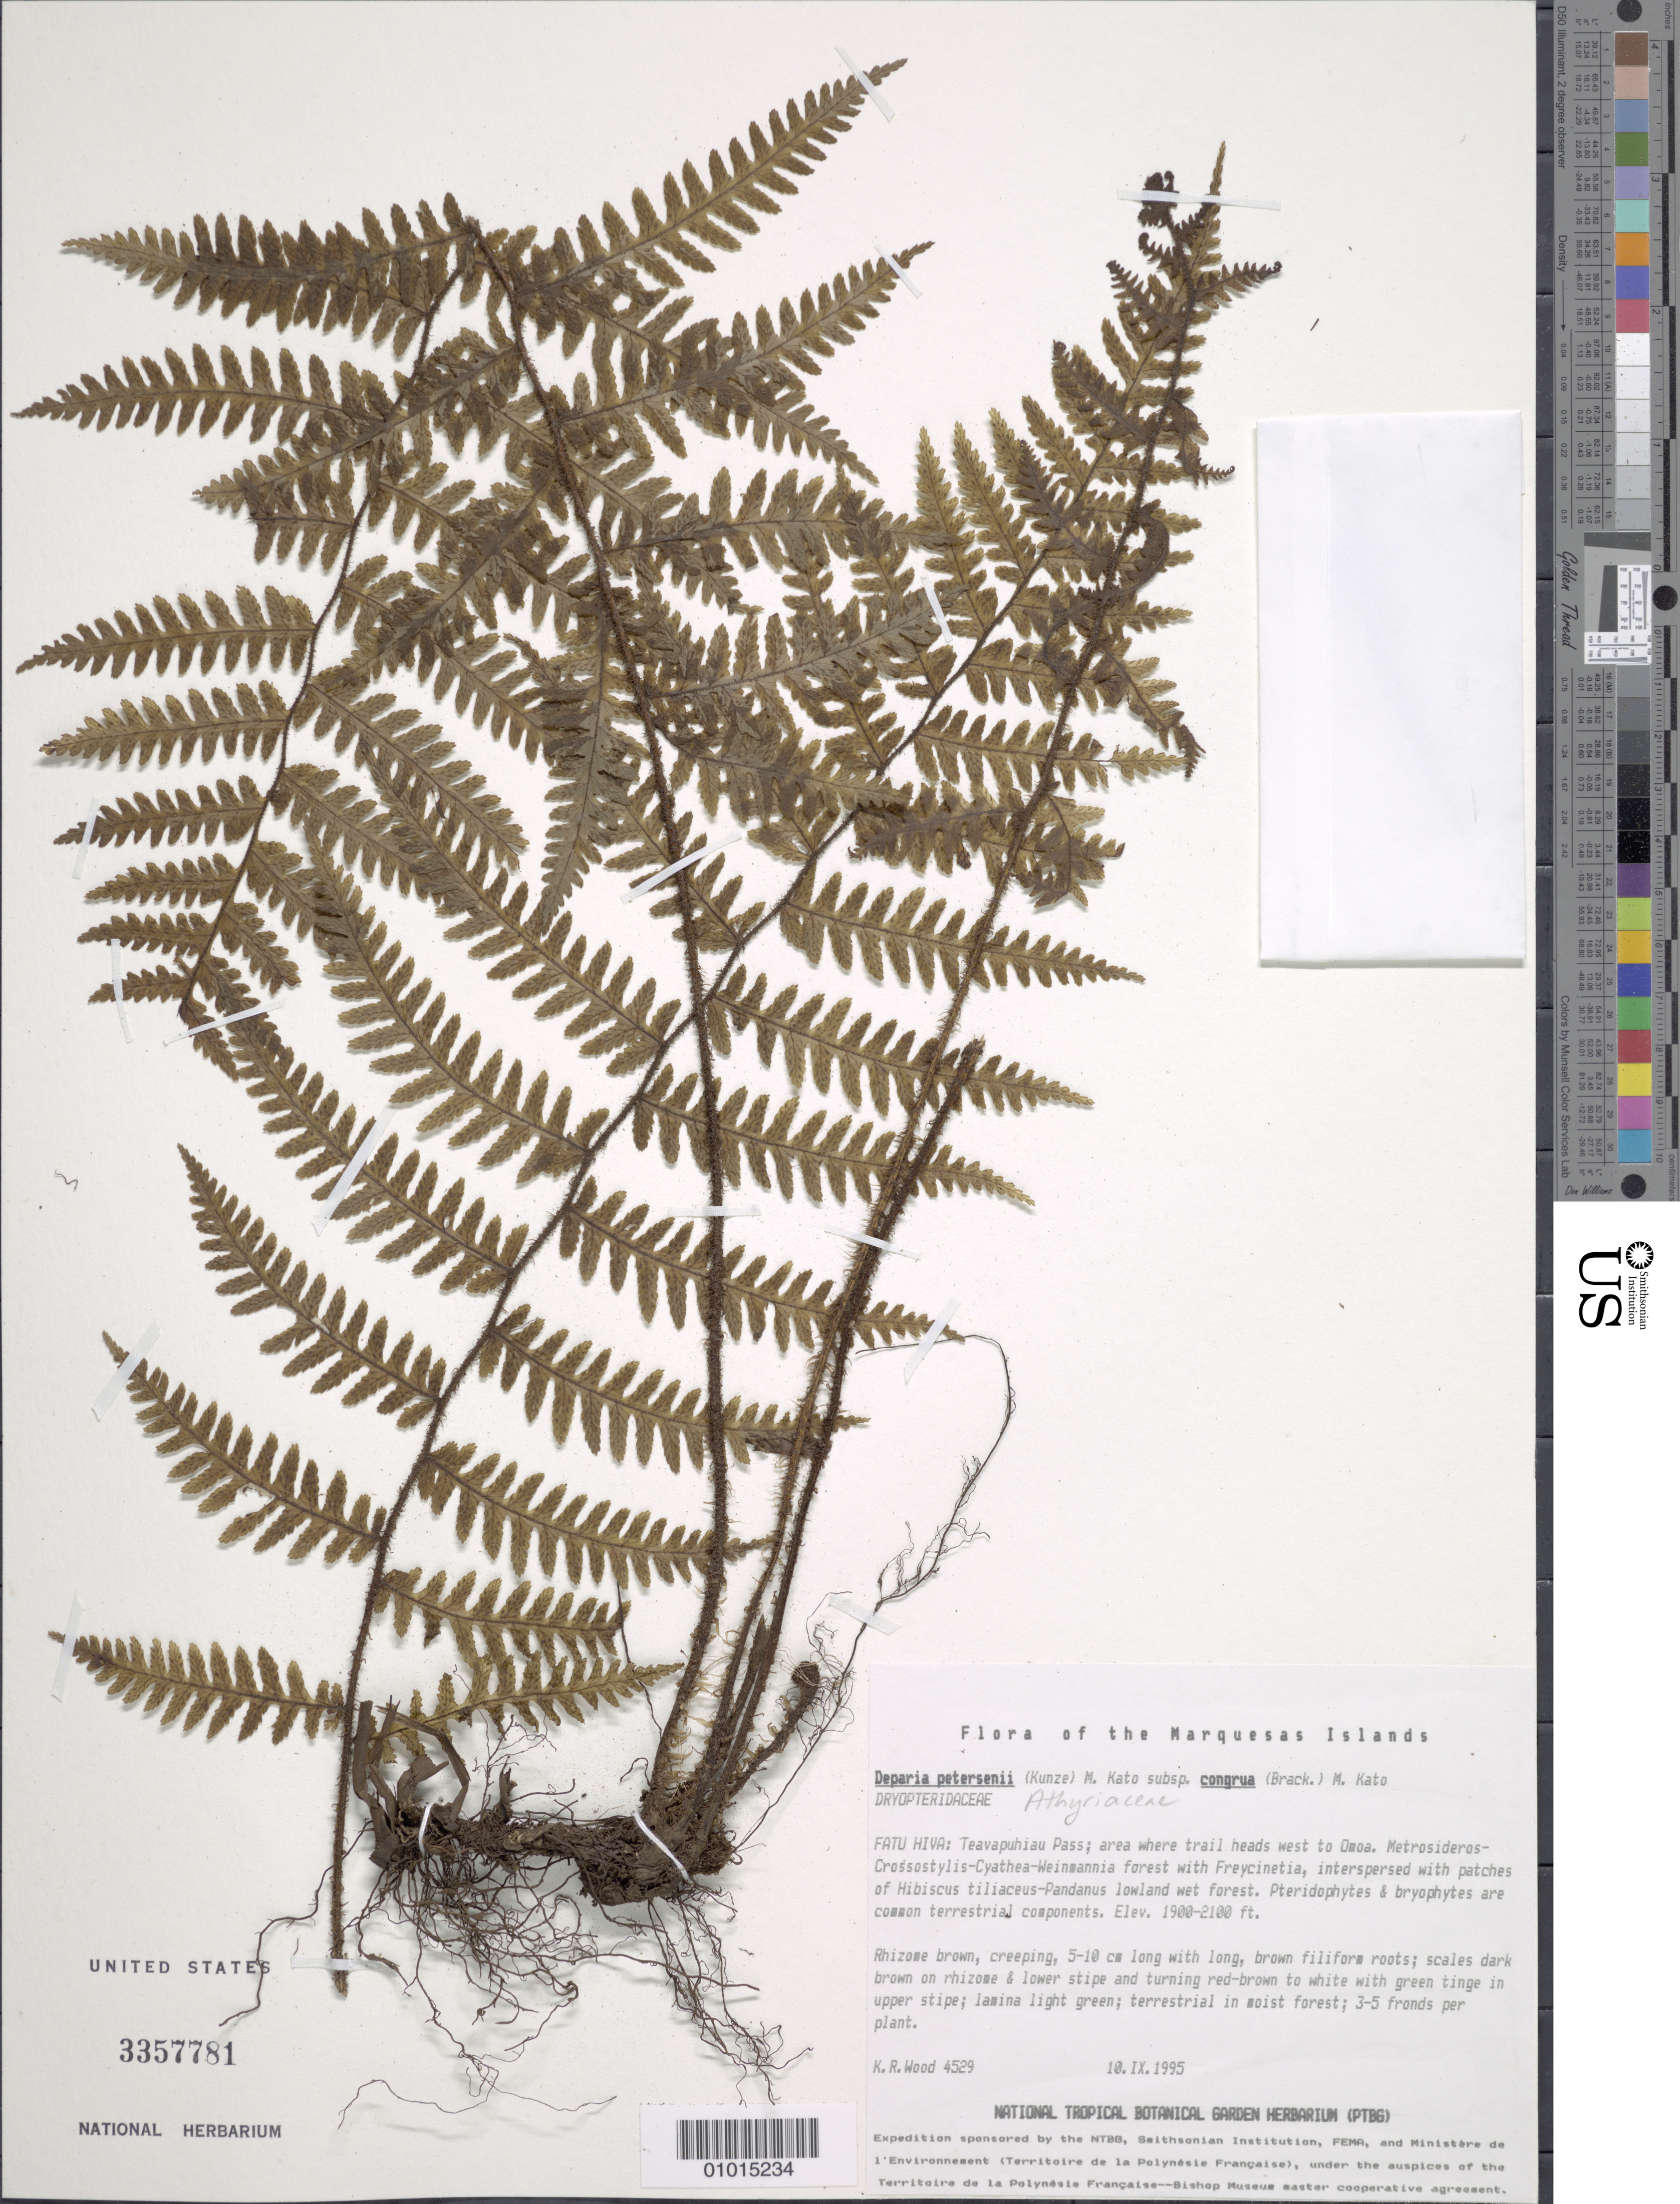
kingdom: Plantae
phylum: Tracheophyta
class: Polypodiopsida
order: Polypodiales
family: Athyriaceae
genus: Deparia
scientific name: Deparia petersenii subsp. congrua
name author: (Brack.) M. Kato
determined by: Lorence, David H., (PTBG), National Tropical Botanical Garden (UNITED STATES)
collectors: K. R. Wood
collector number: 4529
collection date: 1995-09-10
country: French Polynesia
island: Fatu Hiva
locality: Teavapuhiau Pass, area where trail heads W to 'Omo'a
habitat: Metrosideros - Crossostylis - Cyathea - Weinmannia w/ Freycinetia, interspersed w/ Hibiscus tiliaceus - Pandanus lowland wet forest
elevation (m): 579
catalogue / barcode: US 3357781